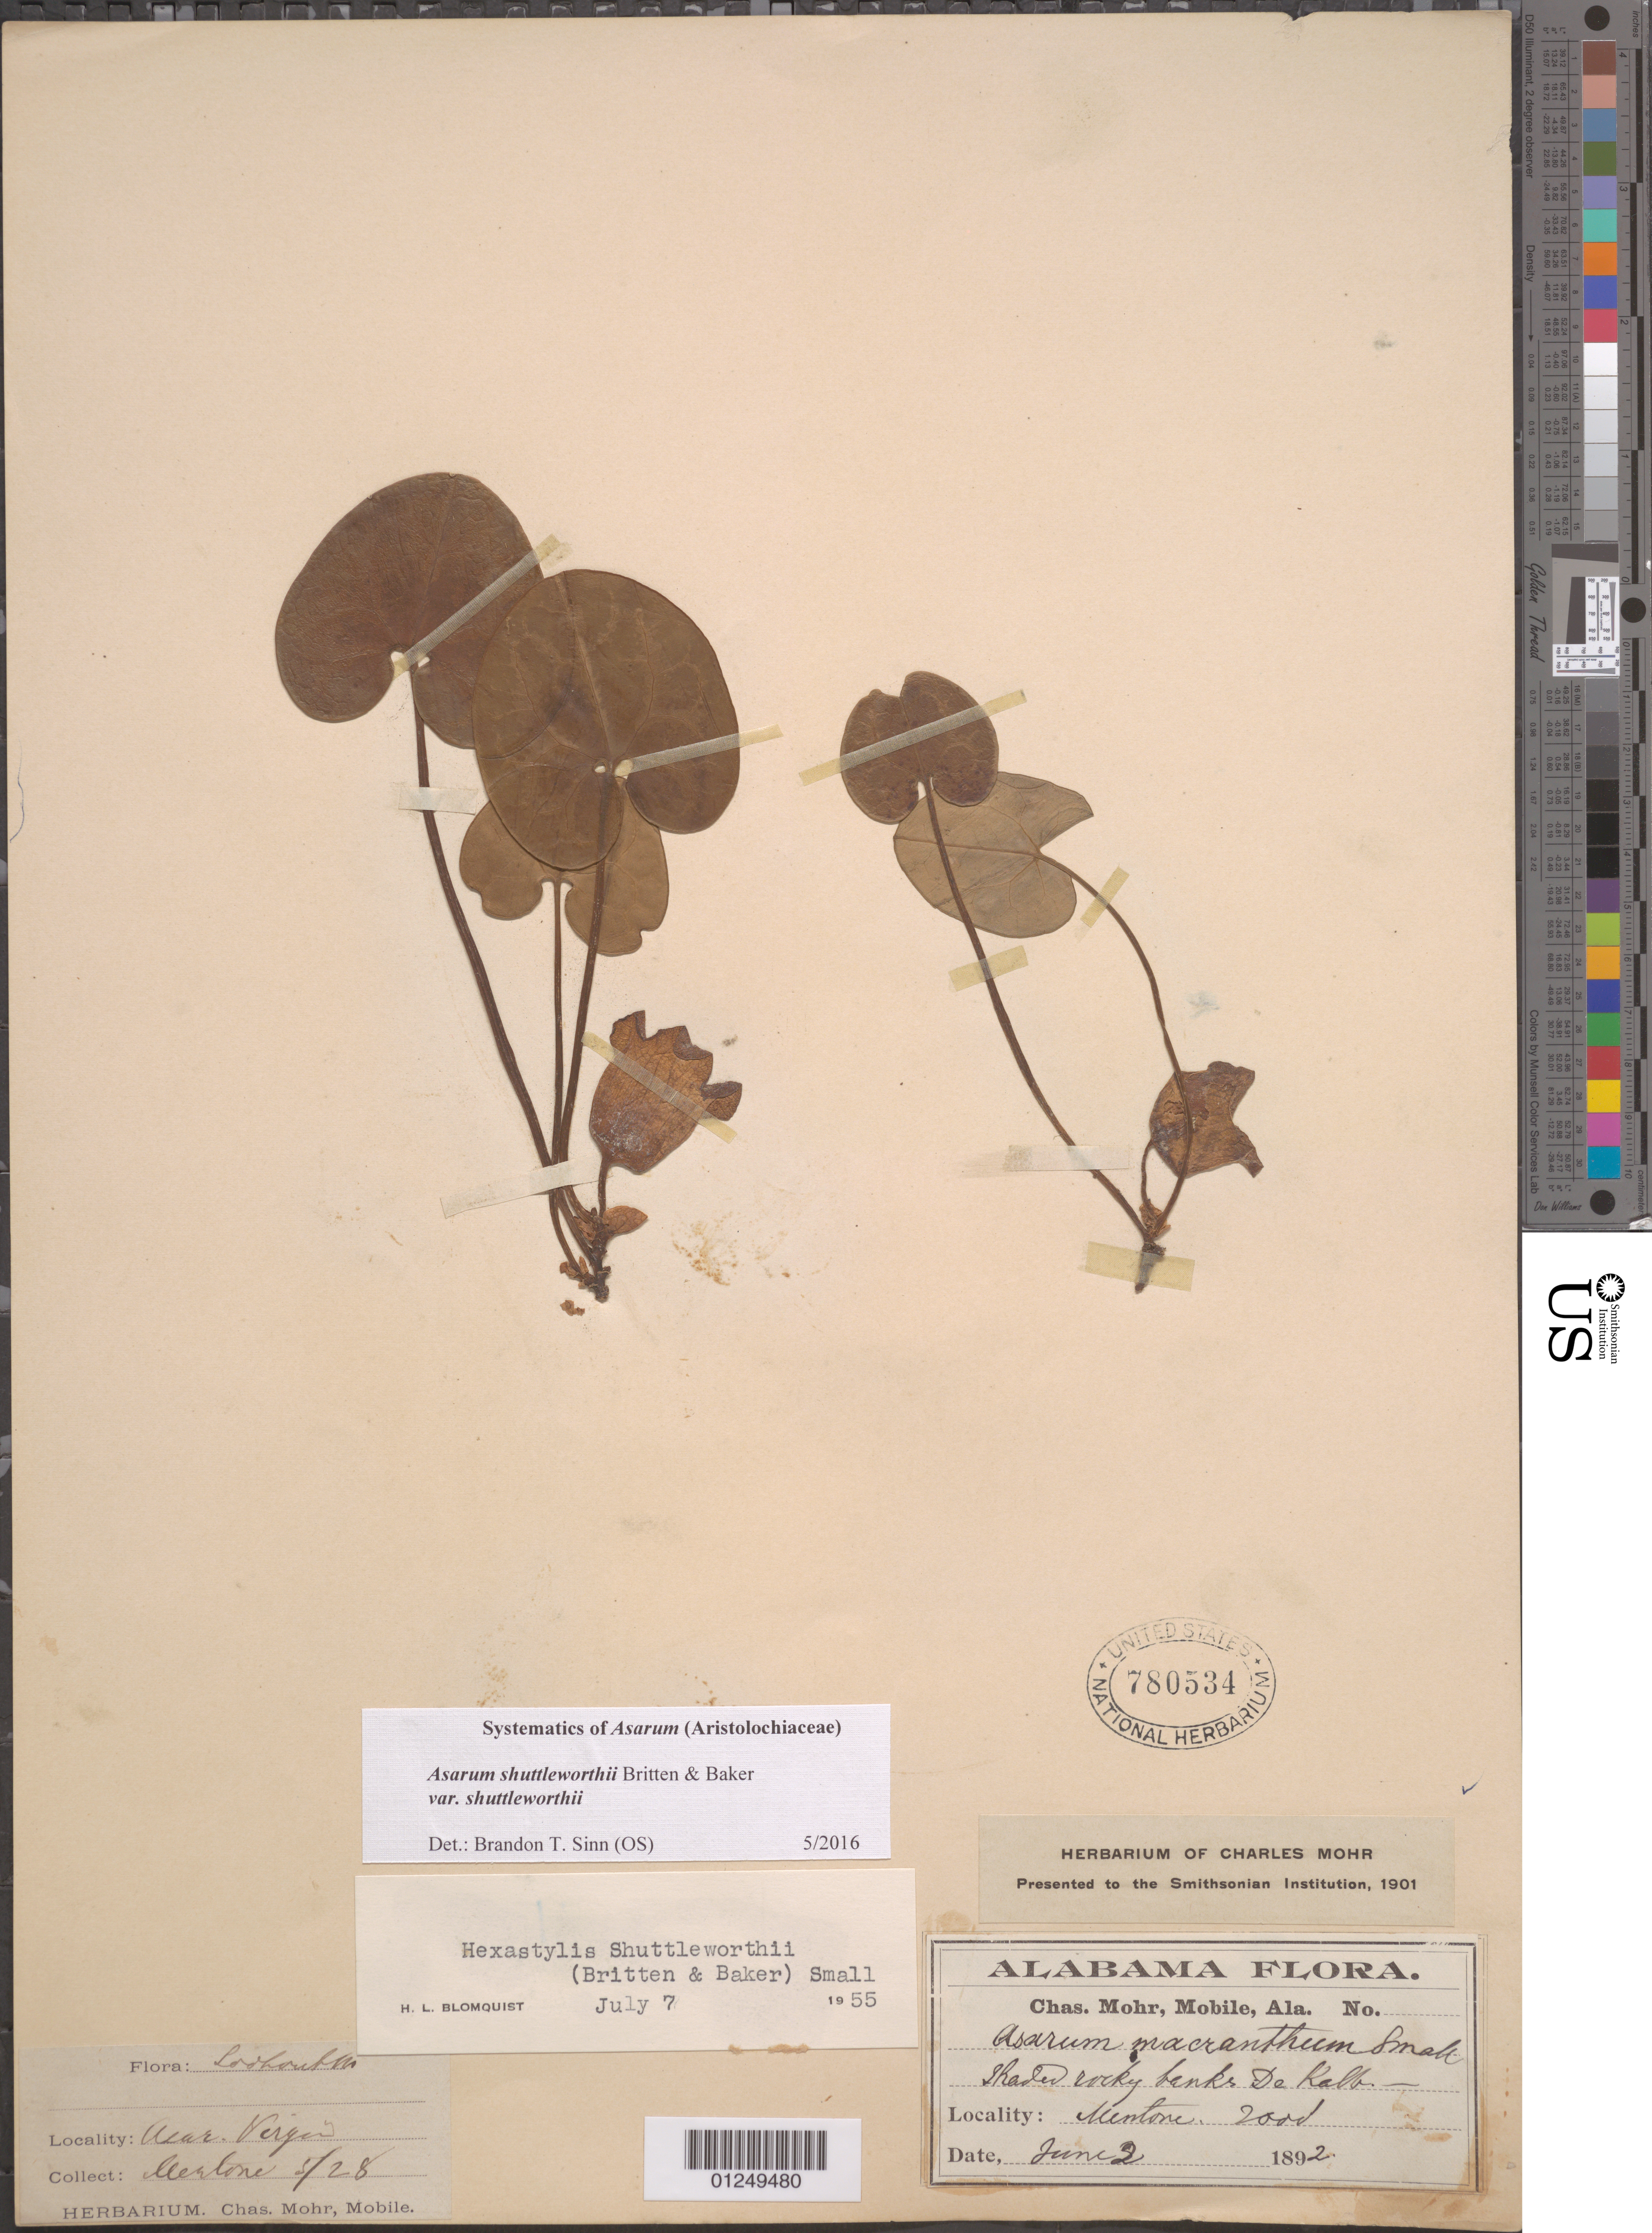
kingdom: Plantae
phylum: Tracheophyta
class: Magnoliopsida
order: Piperales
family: Aristolochiaceae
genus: Hexastylis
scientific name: Hexastylis shuttleworthii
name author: (Britton & Baker f.) Small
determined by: Blomquist, H. L.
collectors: C. T. Mohr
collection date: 1892-05-28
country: United States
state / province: Alabama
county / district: De Kalb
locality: Lookout M. [Mt.]. Mentone.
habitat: Shaded rocky banks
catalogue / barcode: US 780534